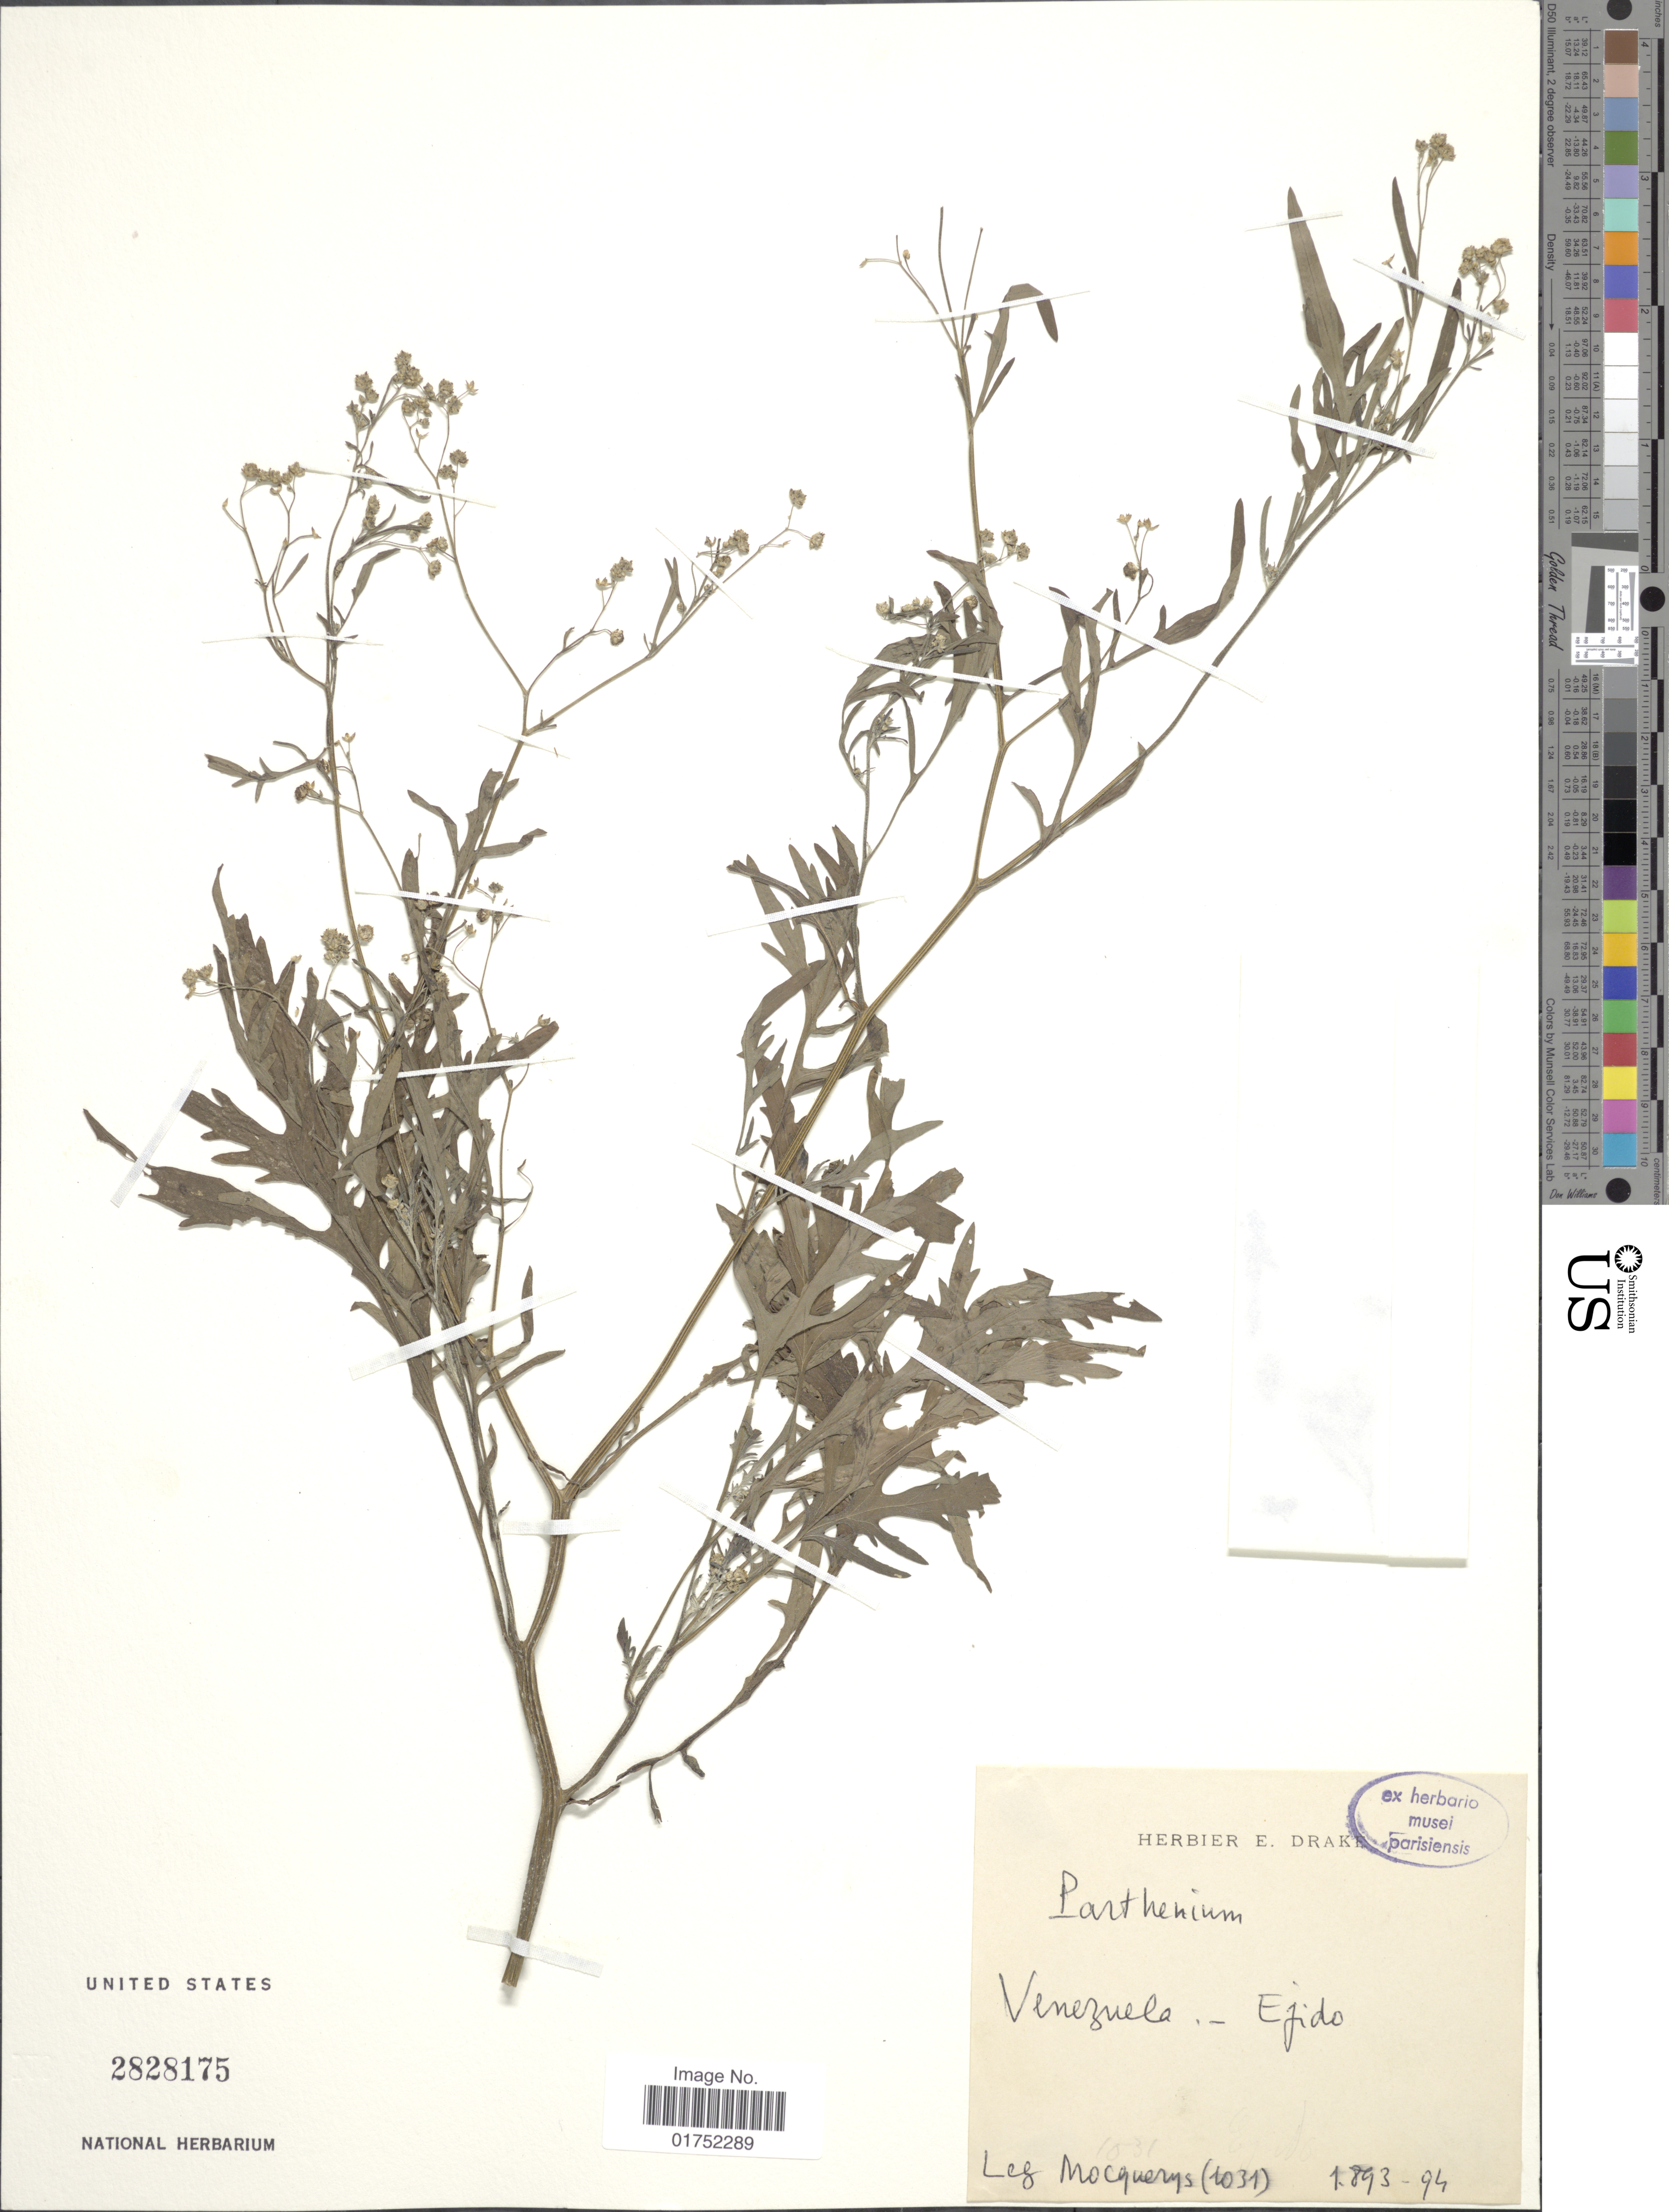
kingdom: Plantae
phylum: Tracheophyta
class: Magnoliopsida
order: Asterales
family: Asteraceae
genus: Parthenium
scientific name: Parthenium hysterophorus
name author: L.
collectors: A. Mocquerys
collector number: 1031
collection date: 1893/1894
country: Venezuela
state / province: Mérida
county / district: Campo Elías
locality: Ejido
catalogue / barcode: US 2828175